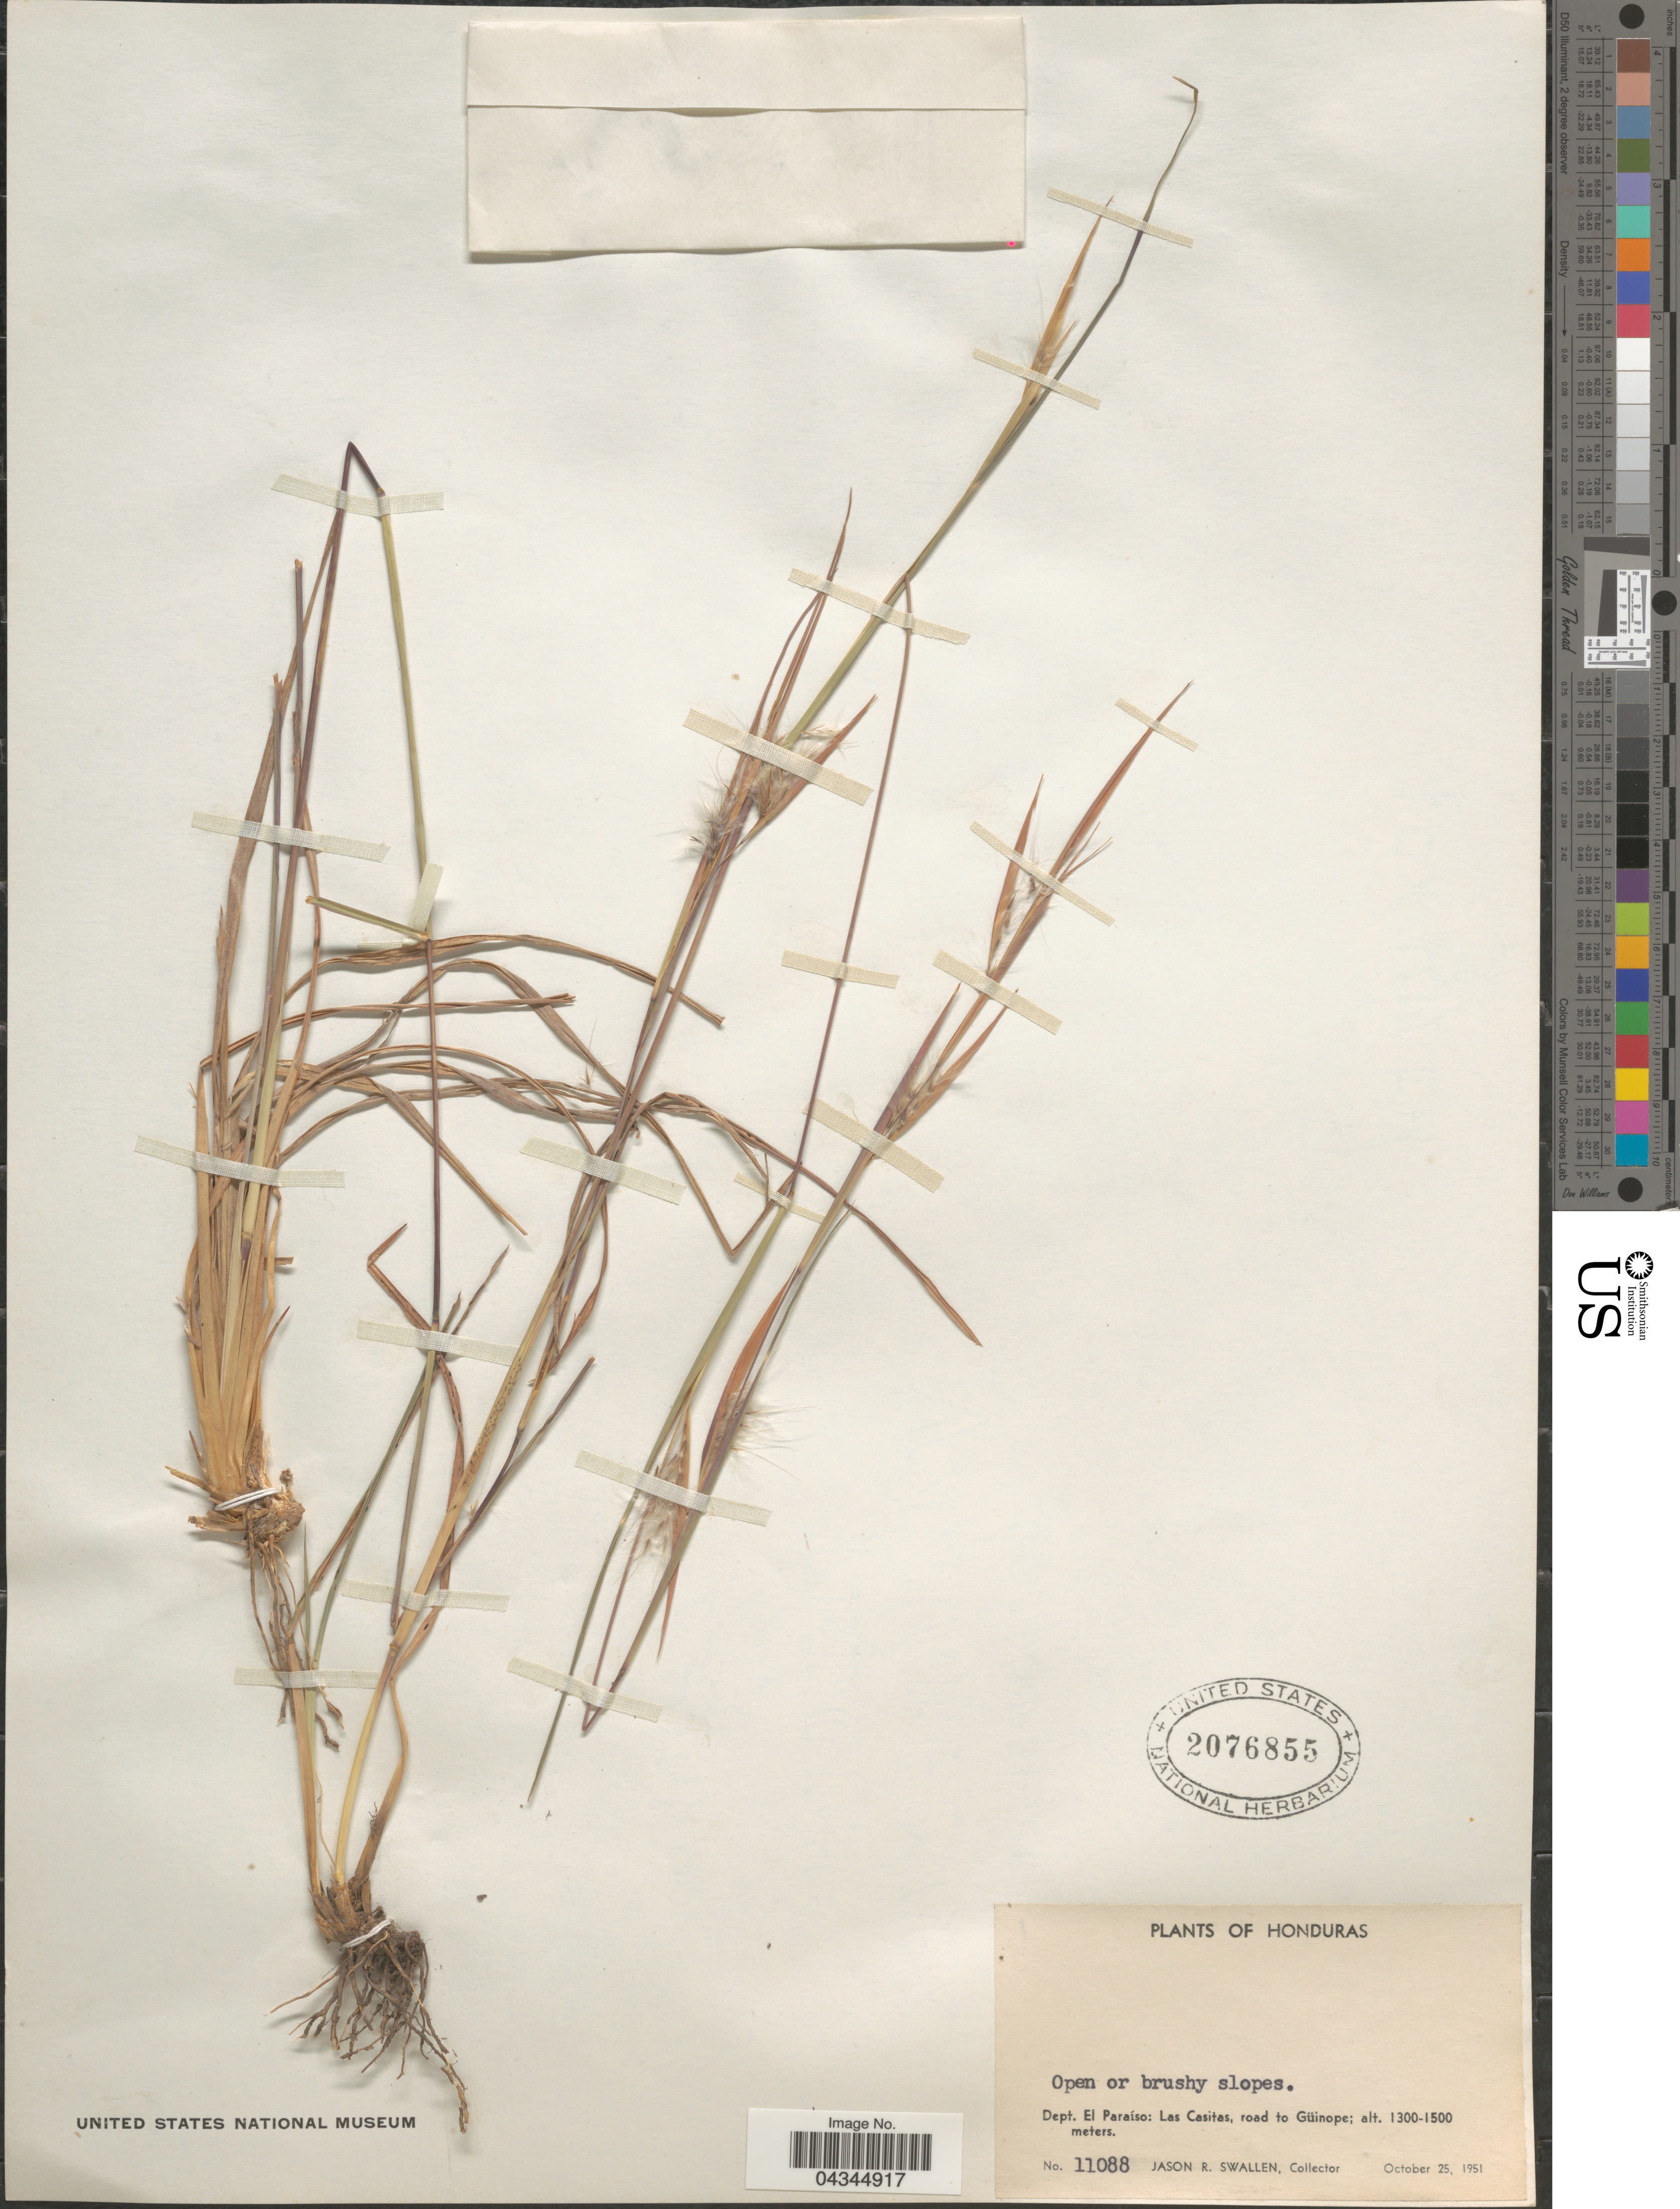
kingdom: Plantae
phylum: Tracheophyta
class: Liliopsida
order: Poales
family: Poaceae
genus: Andropogon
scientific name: Andropogon virginicus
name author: L.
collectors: J. R. Swallen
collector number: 11088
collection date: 1951-10-25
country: Honduras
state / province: El Paraiso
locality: Dept. El Paraíso: Las Casitas, road to Güinope.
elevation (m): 1300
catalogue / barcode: US 2076855